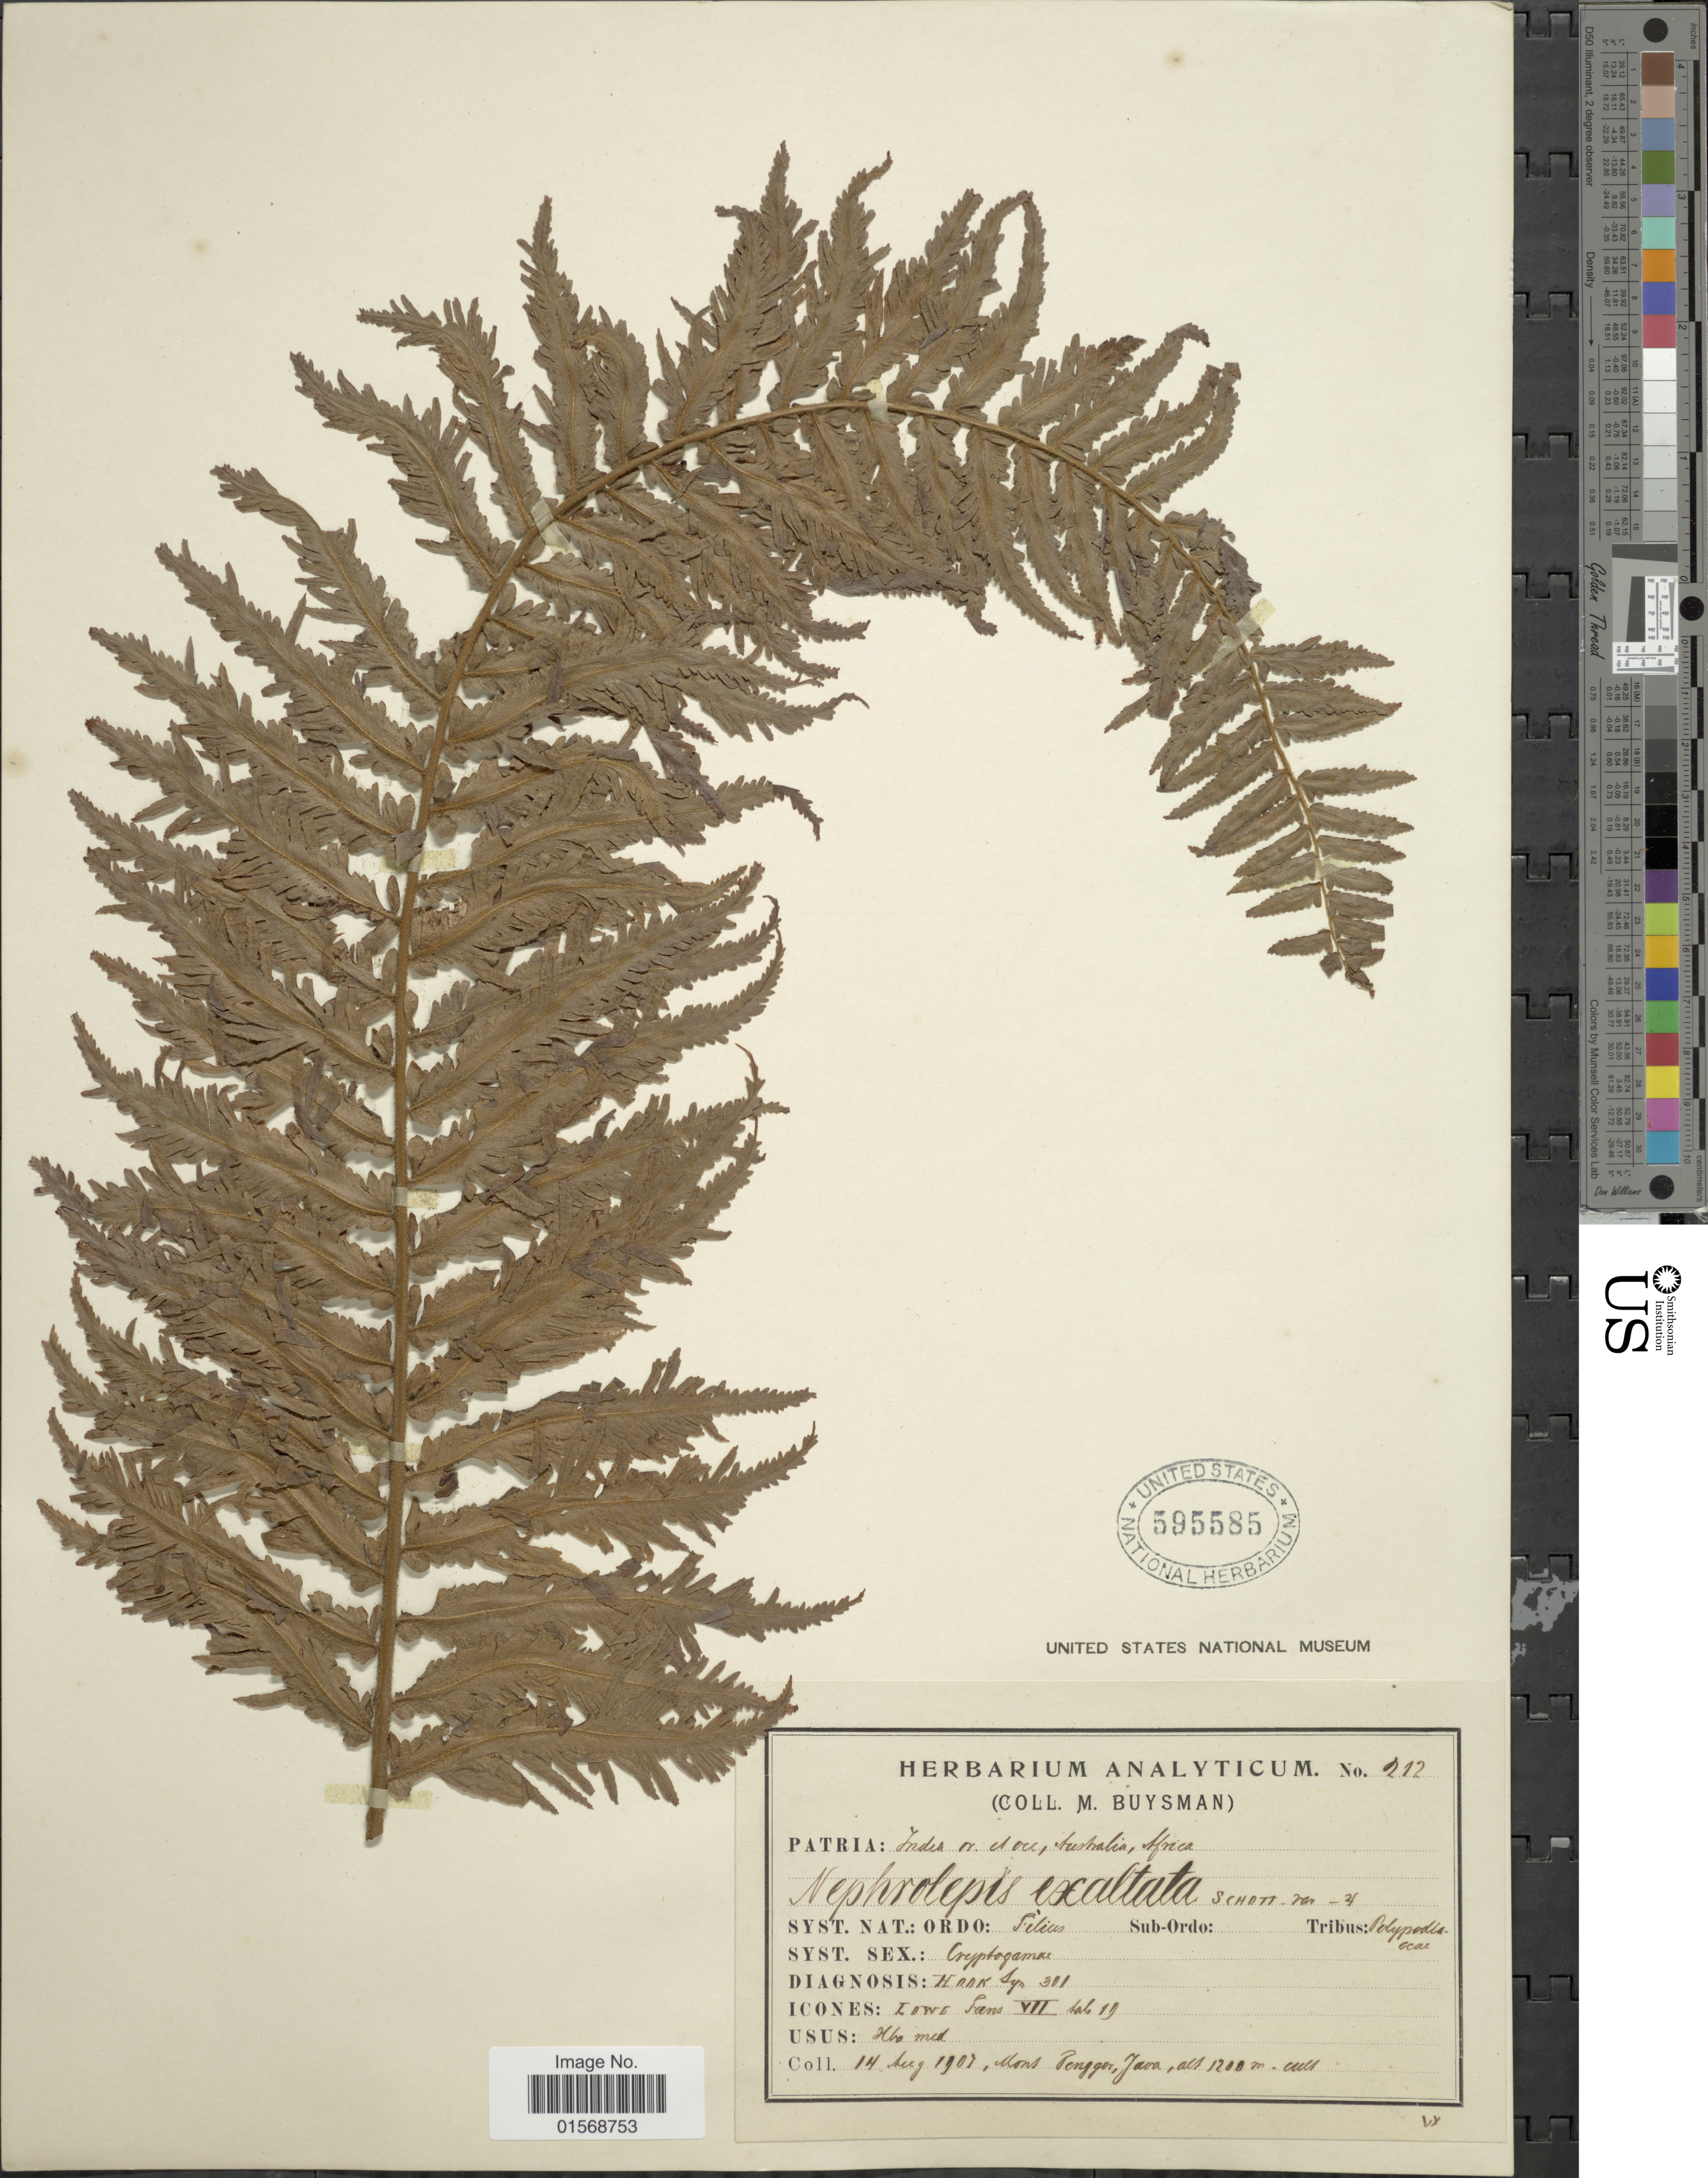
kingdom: Plantae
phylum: Tracheophyta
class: Polypodiopsida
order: Polypodiales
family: Nephrolepidaceae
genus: Nephrolepis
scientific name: Nephrolepis hirsutula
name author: (G. Forst.) C. Presl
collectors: M. Buysman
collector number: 212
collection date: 1907-08-14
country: Indonesia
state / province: Java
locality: Mons Tengger, Java.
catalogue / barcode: US 595585